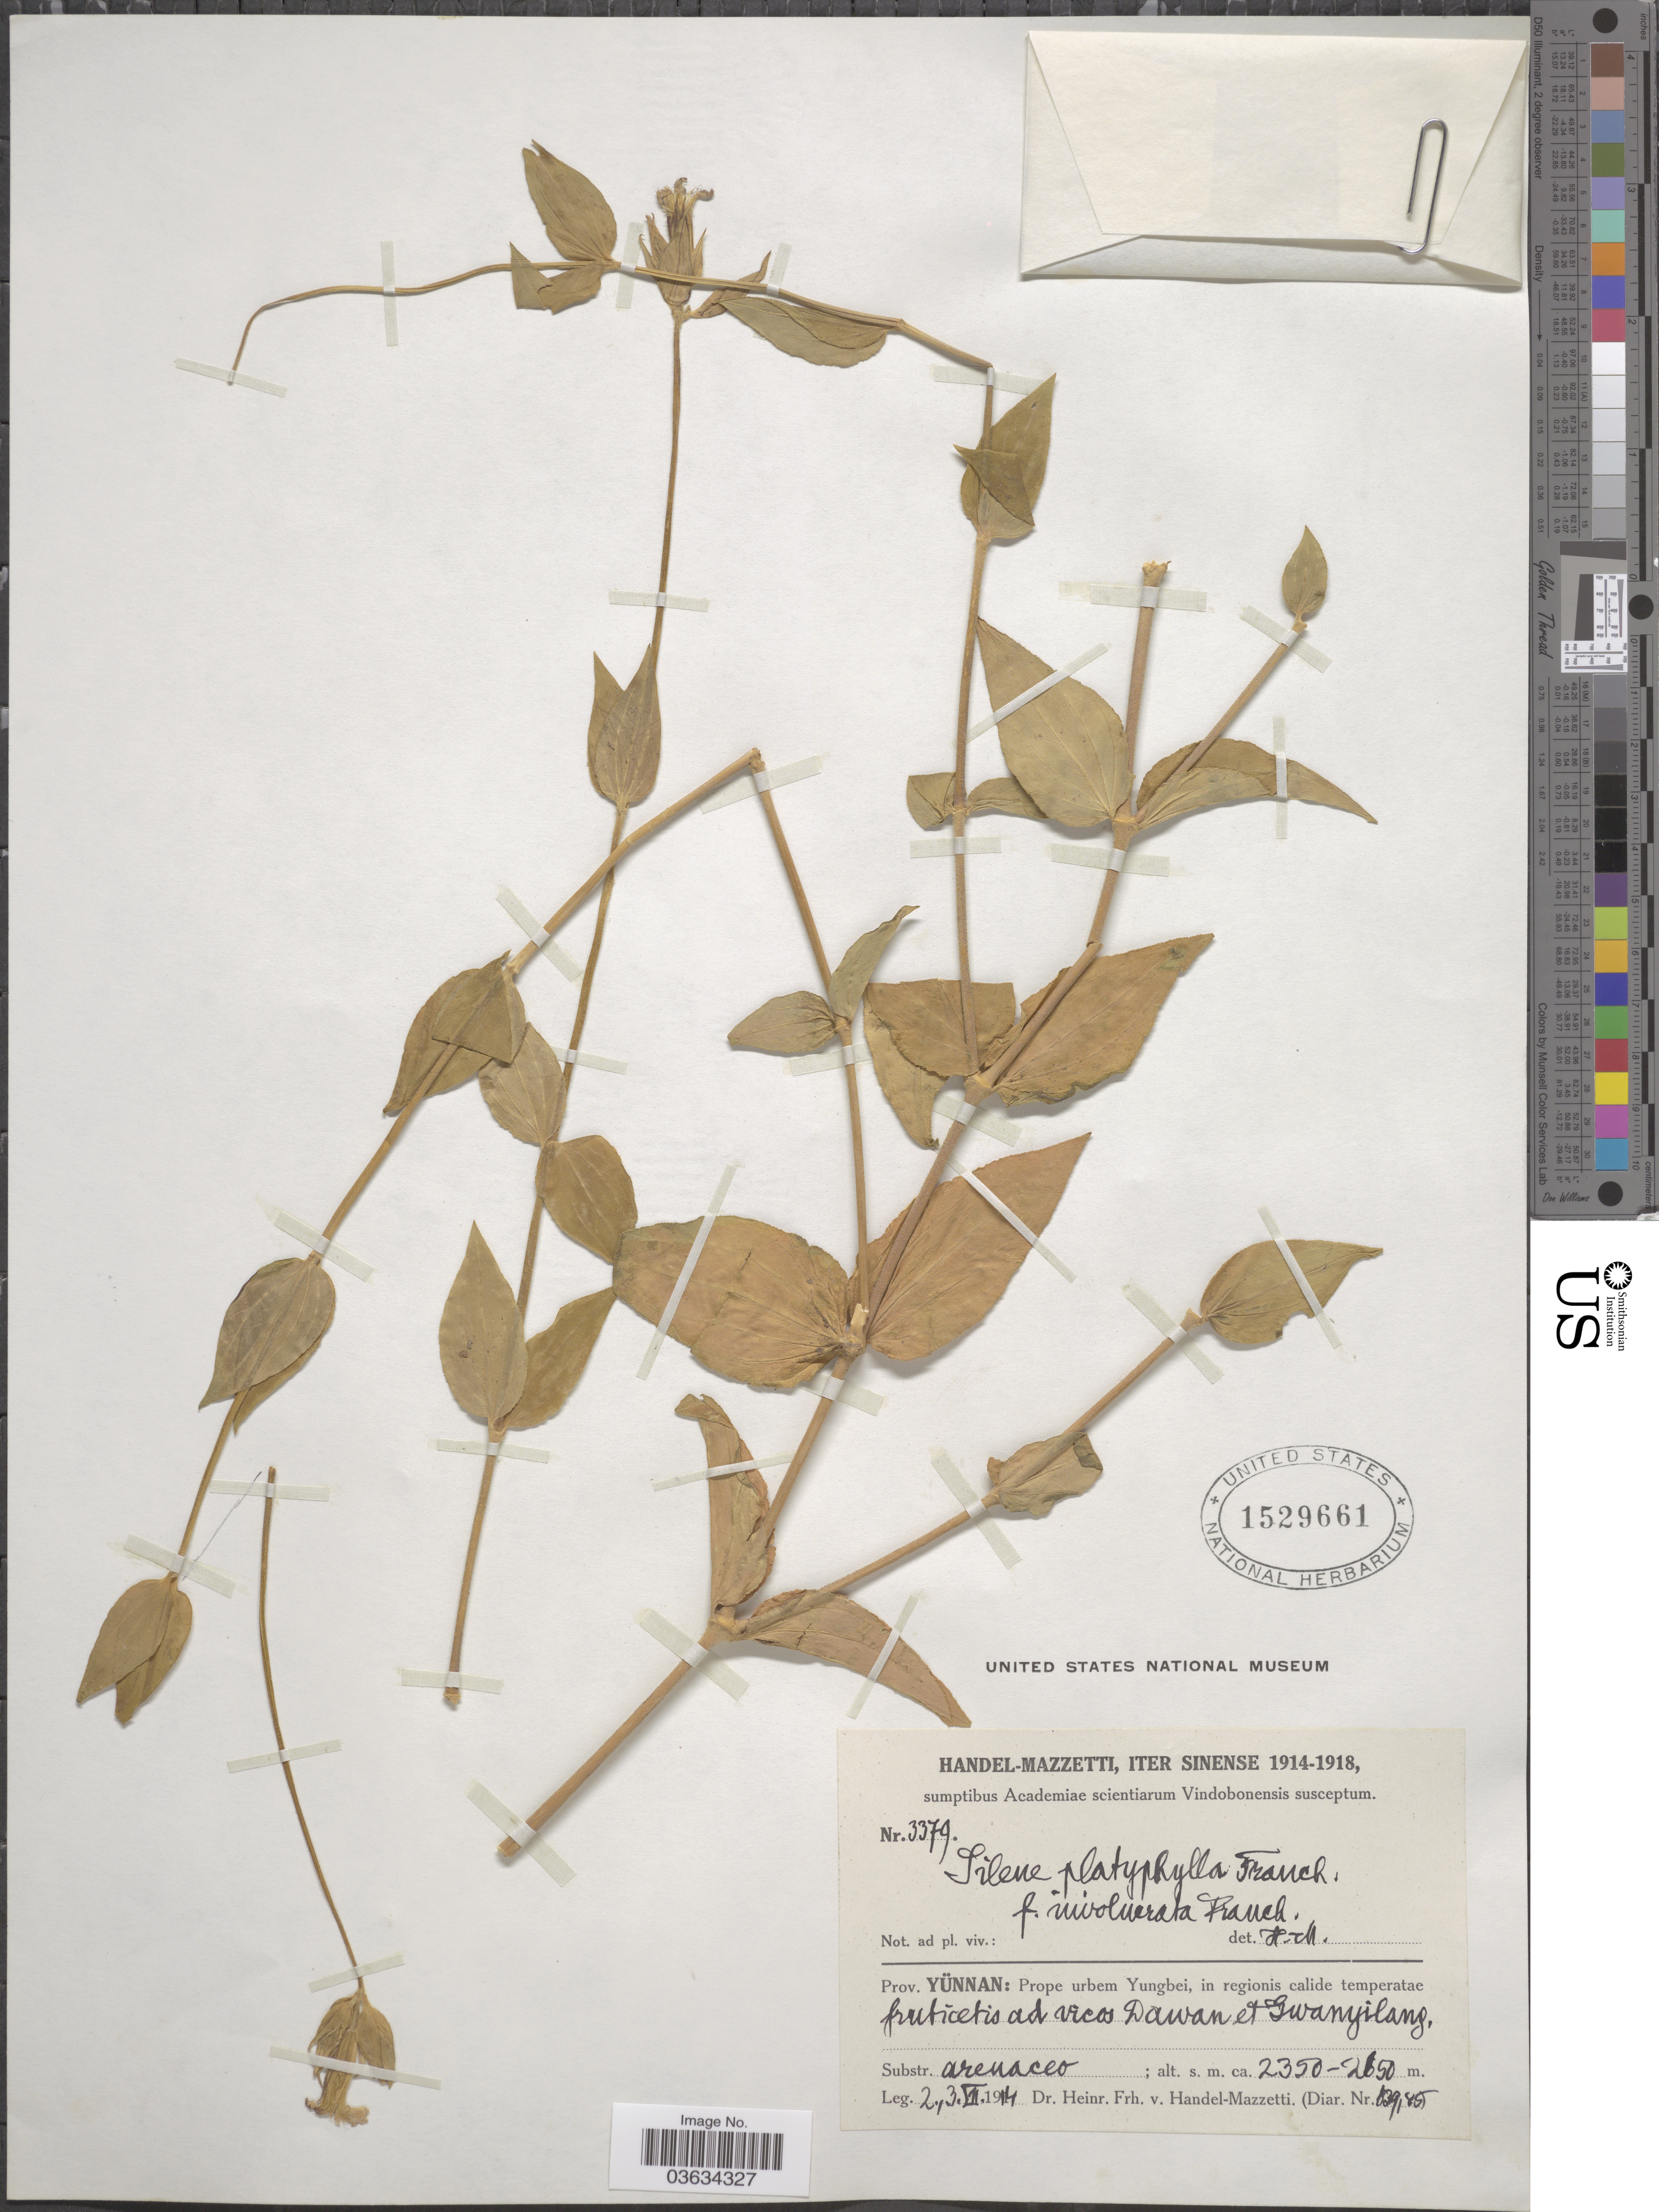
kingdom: Plantae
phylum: Tracheophyta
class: Magnoliopsida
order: Caryophyllales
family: Caryophyllaceae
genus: Silene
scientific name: Silene platyphylla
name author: Franch.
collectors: H. Handel-Mazzetti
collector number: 3379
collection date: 1914-07-02/1914-07-03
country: China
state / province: Yunnan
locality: Iter Sinense. Prope urbem Yungbei, in regionis calide temperatae fruticetis ad vicos Dawan et Swanyilang.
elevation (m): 2350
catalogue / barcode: US 1529661